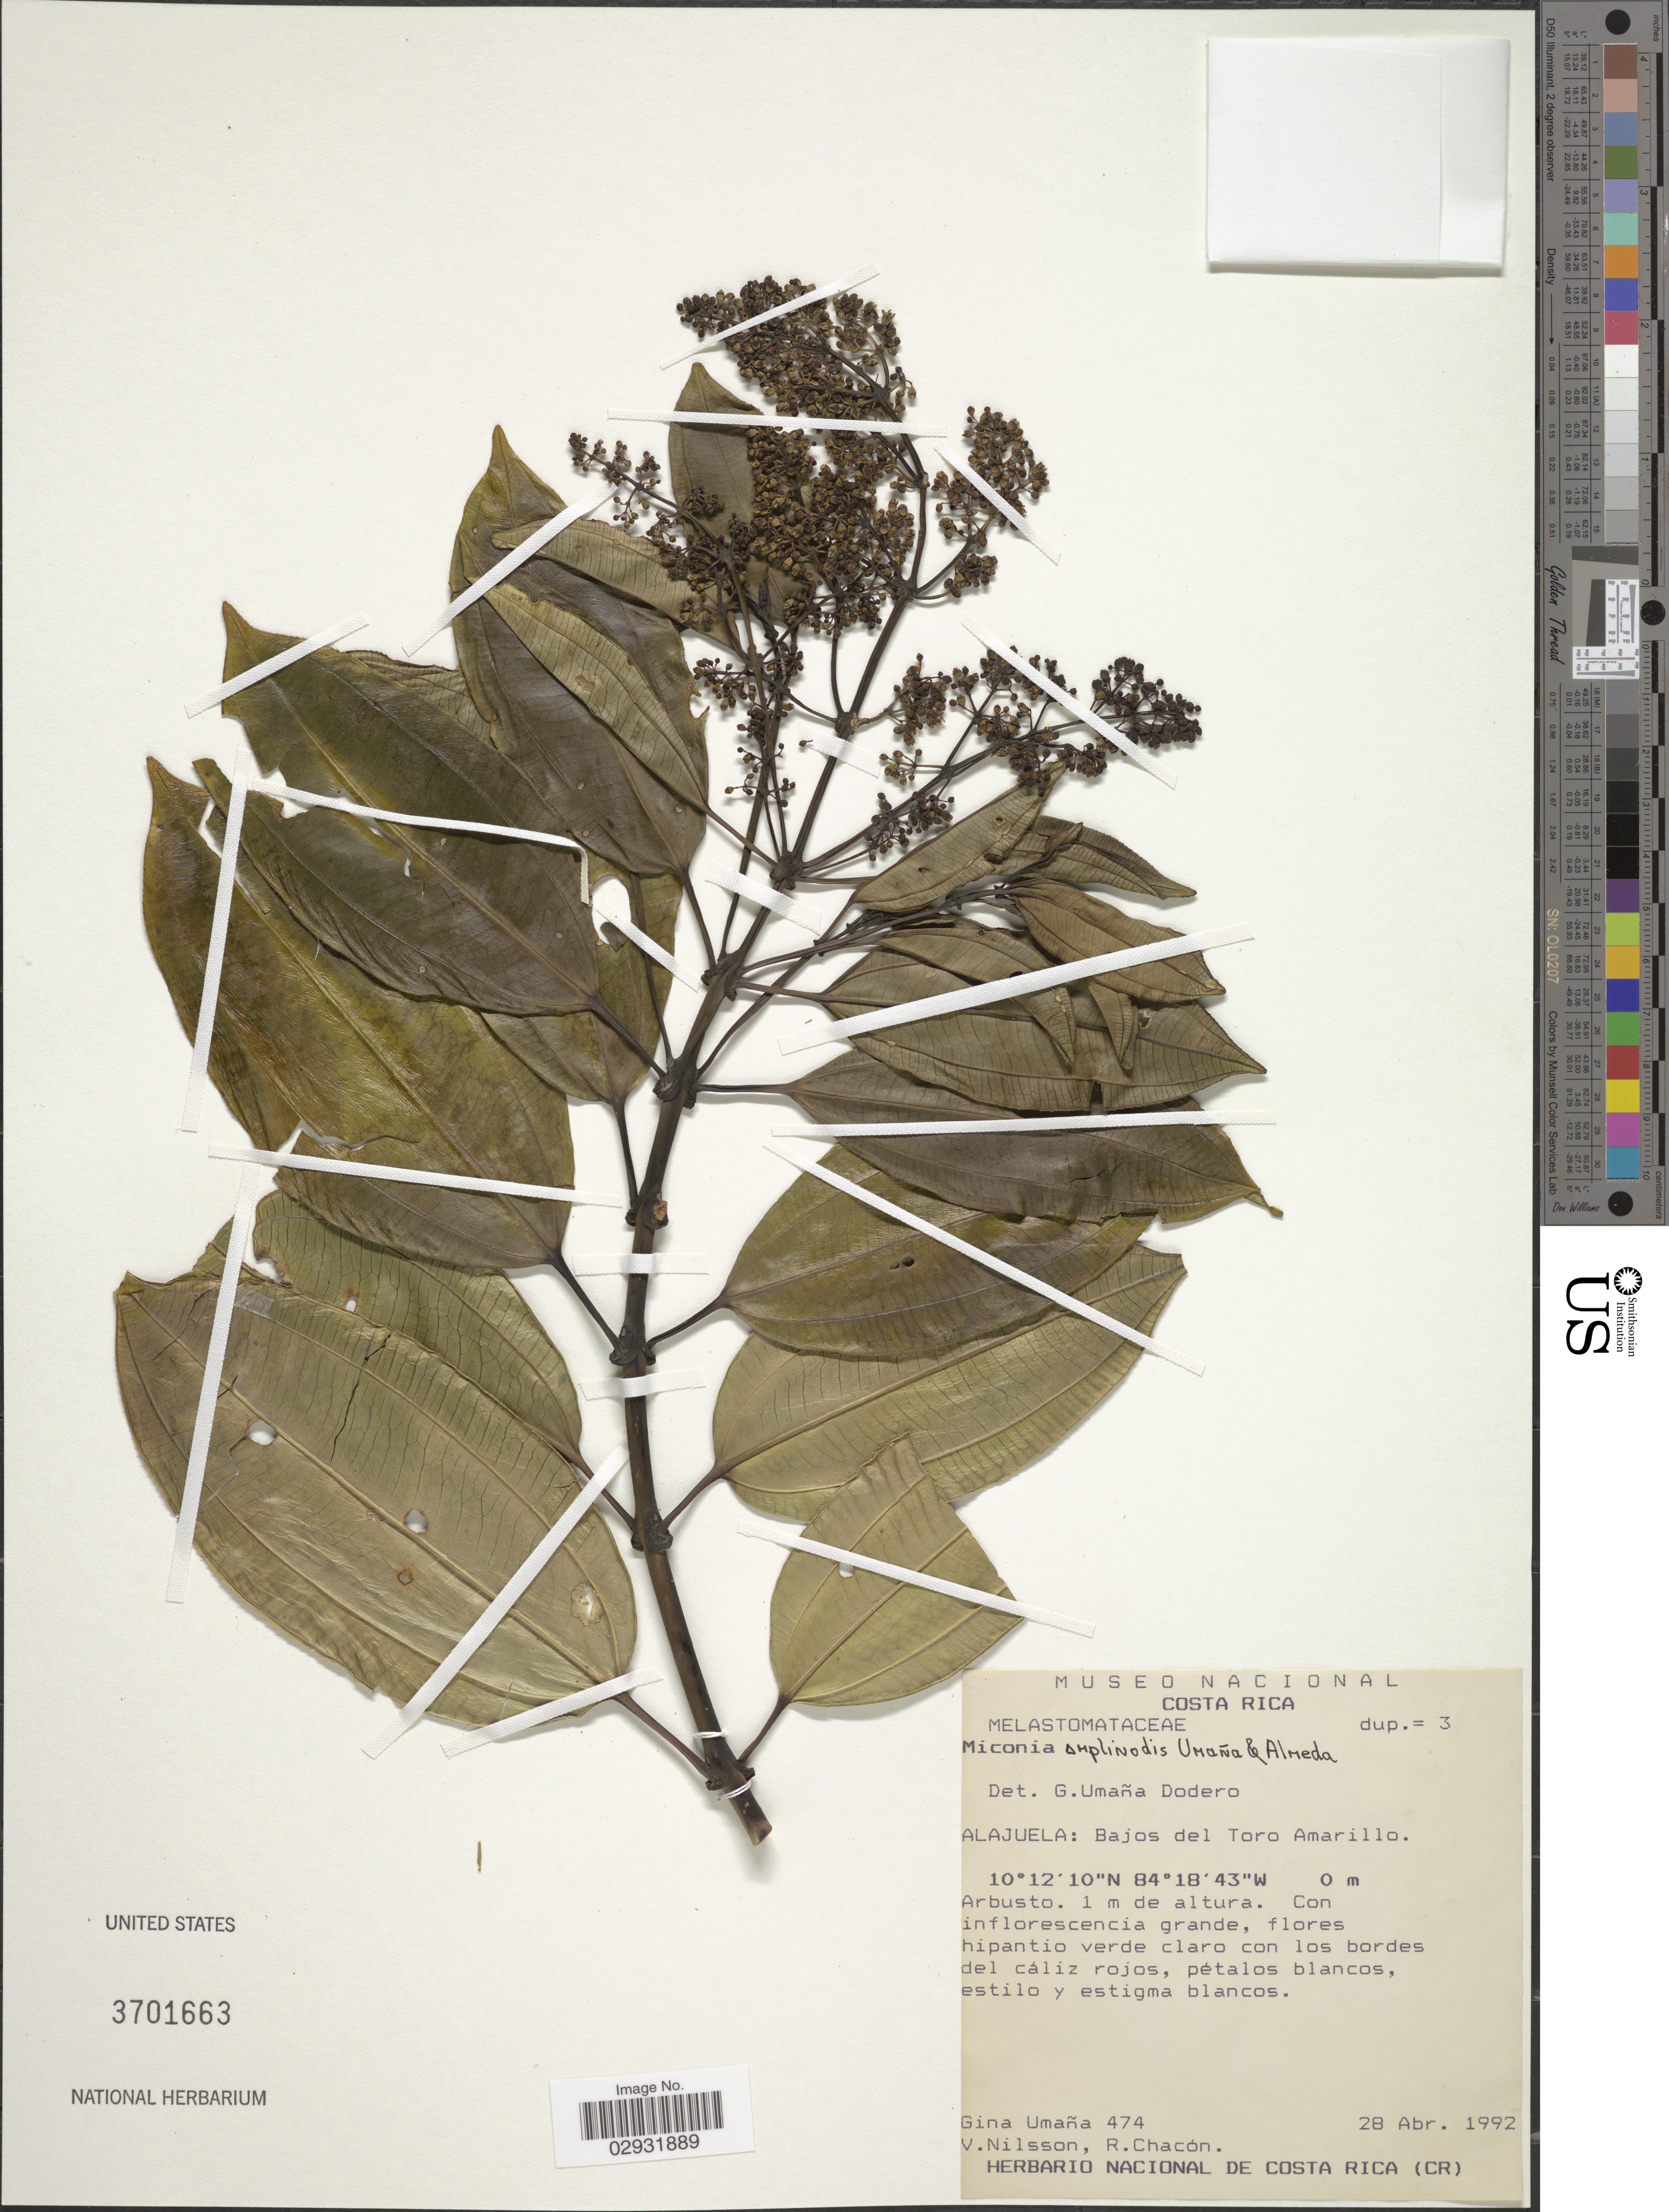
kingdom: Plantae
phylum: Tracheophyta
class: Magnoliopsida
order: Myrtales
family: Melastomataceae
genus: Miconia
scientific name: Miconia amplinodis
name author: Umaña & Almeda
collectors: G. Umana, V. Nilsson & R. Chacón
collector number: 474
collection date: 1992-04-28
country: Costa Rica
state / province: Alajuela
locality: Bajos del Toro Amarillo.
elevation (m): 0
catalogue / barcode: US 3701663